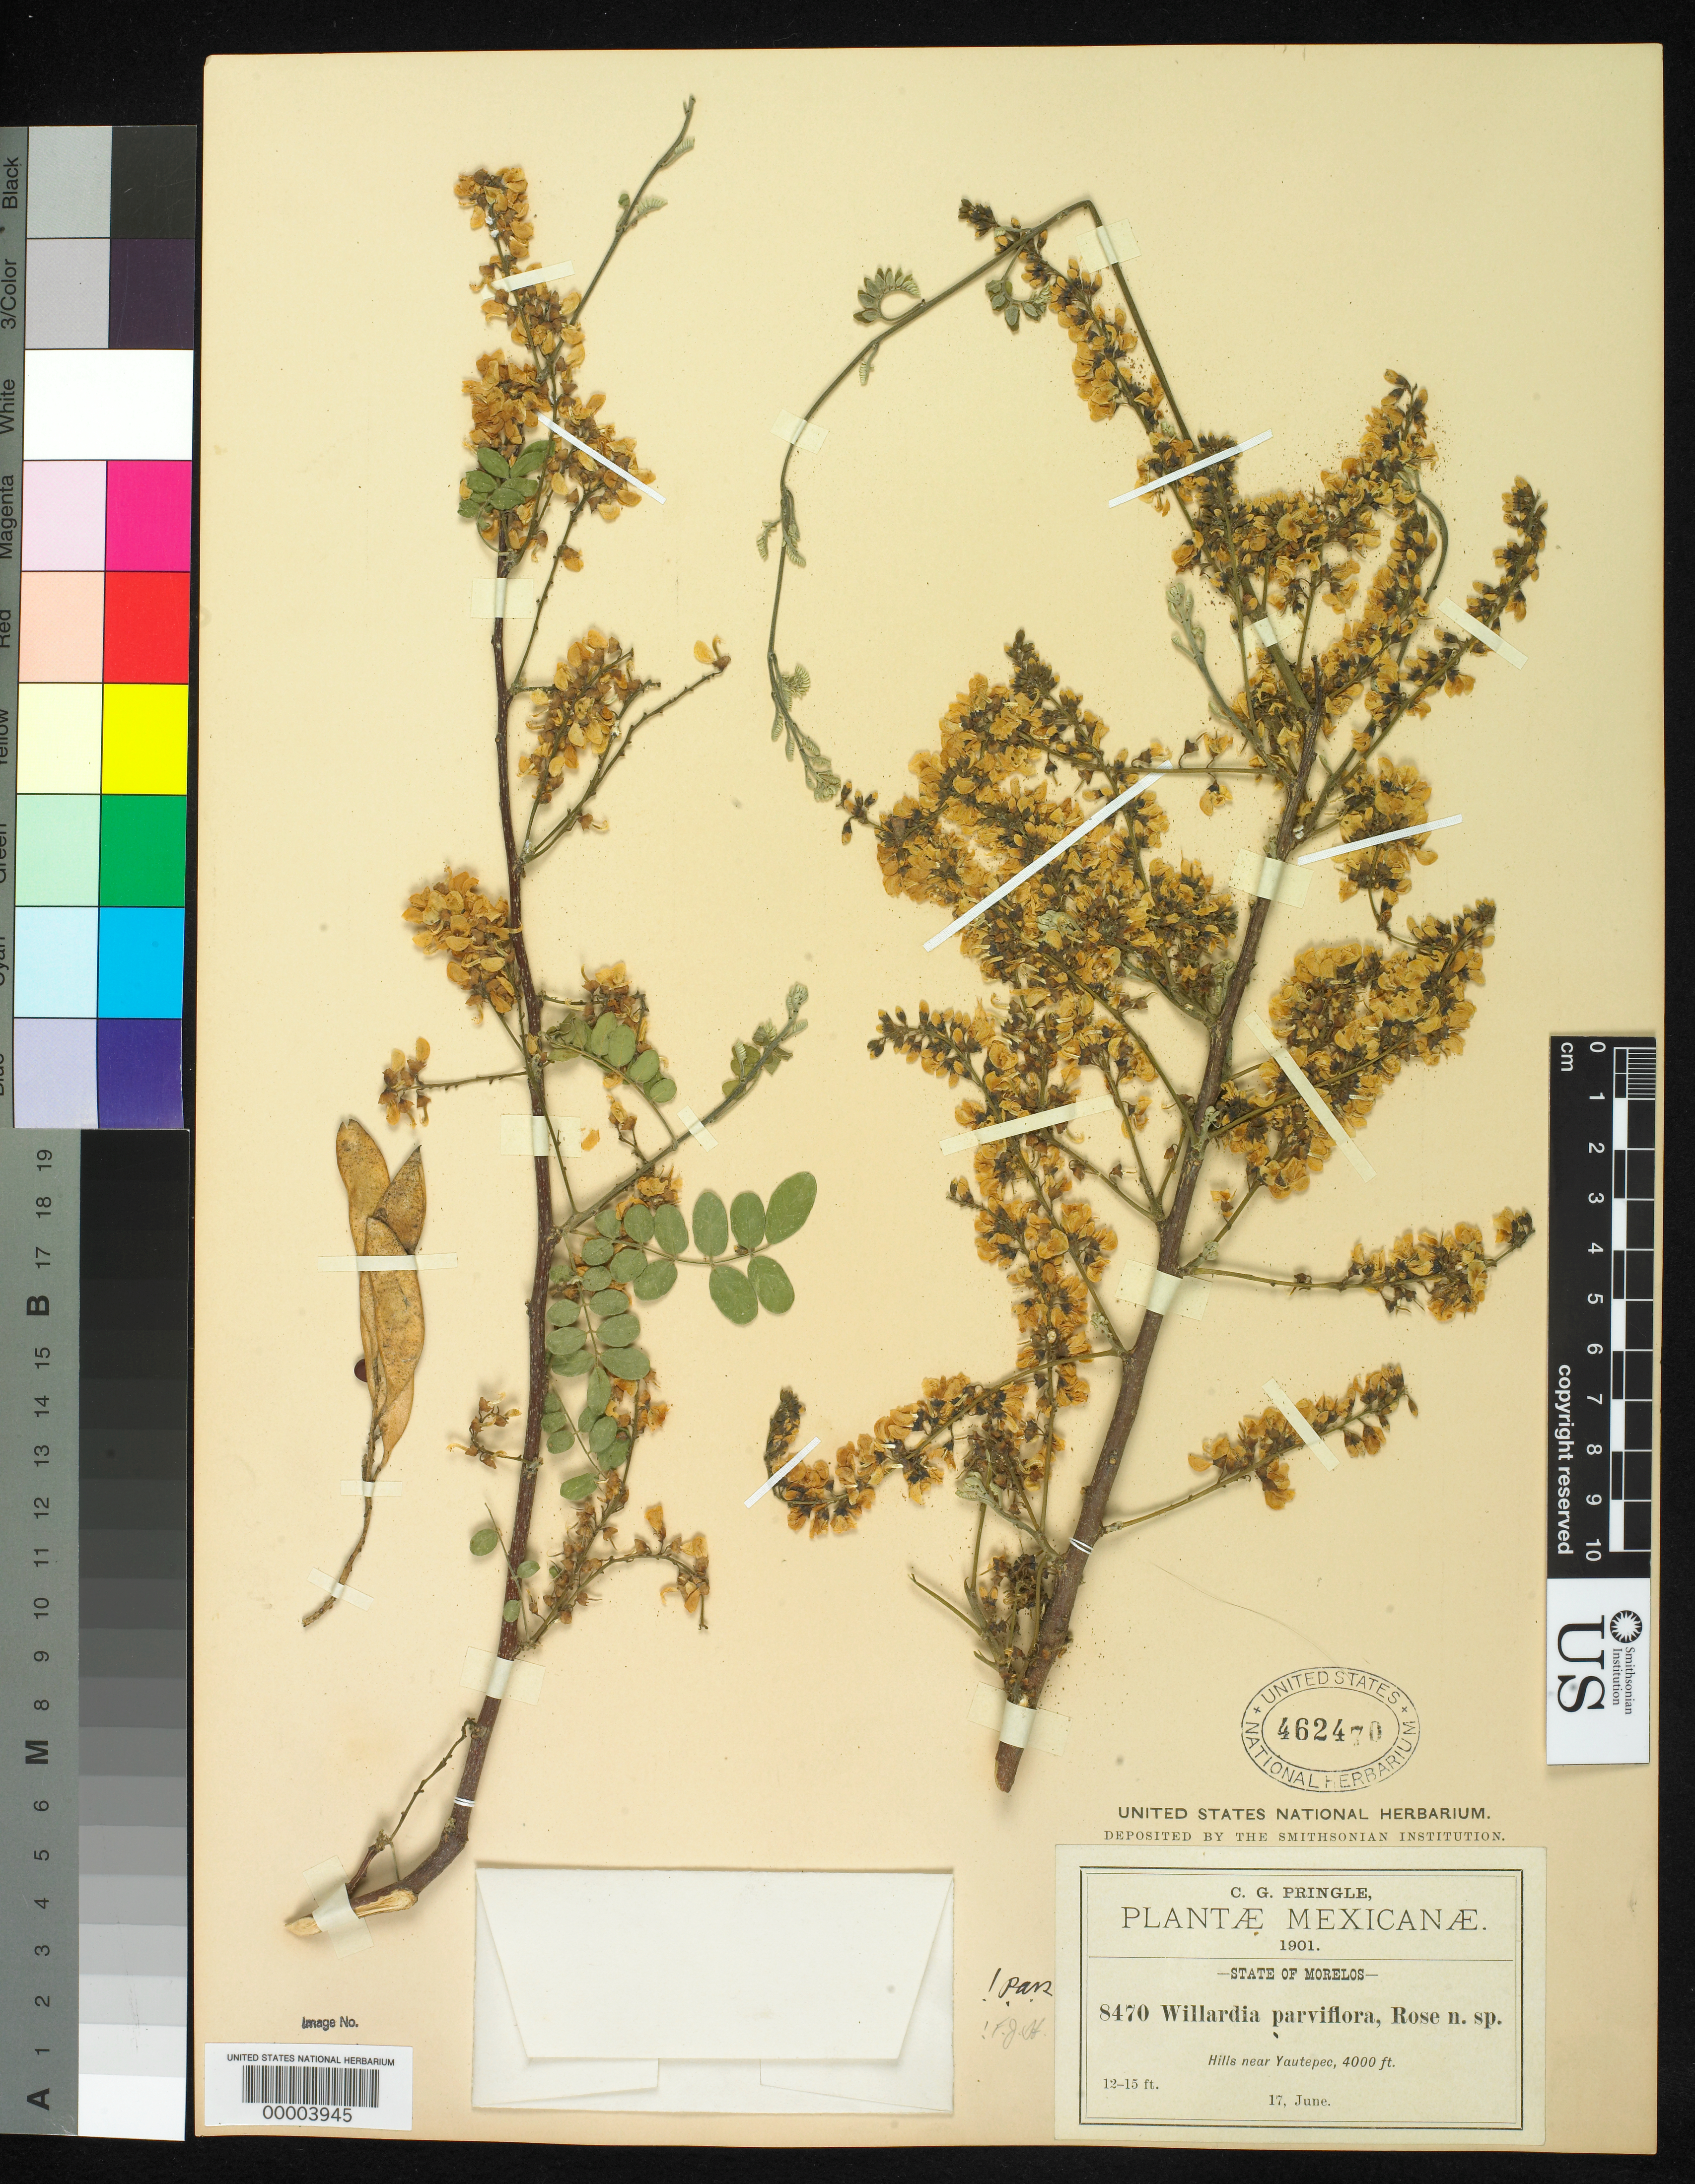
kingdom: Plantae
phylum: Tracheophyta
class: Magnoliopsida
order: Fabales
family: Fabaceae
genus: Willardia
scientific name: Willardia parviflora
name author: Rose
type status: Holotype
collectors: C. G. Pringle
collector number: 8470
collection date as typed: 17 Jun 1901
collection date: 1901-06-17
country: Mexico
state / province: Morelos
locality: Yautepec.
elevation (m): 1219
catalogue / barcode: US 462470